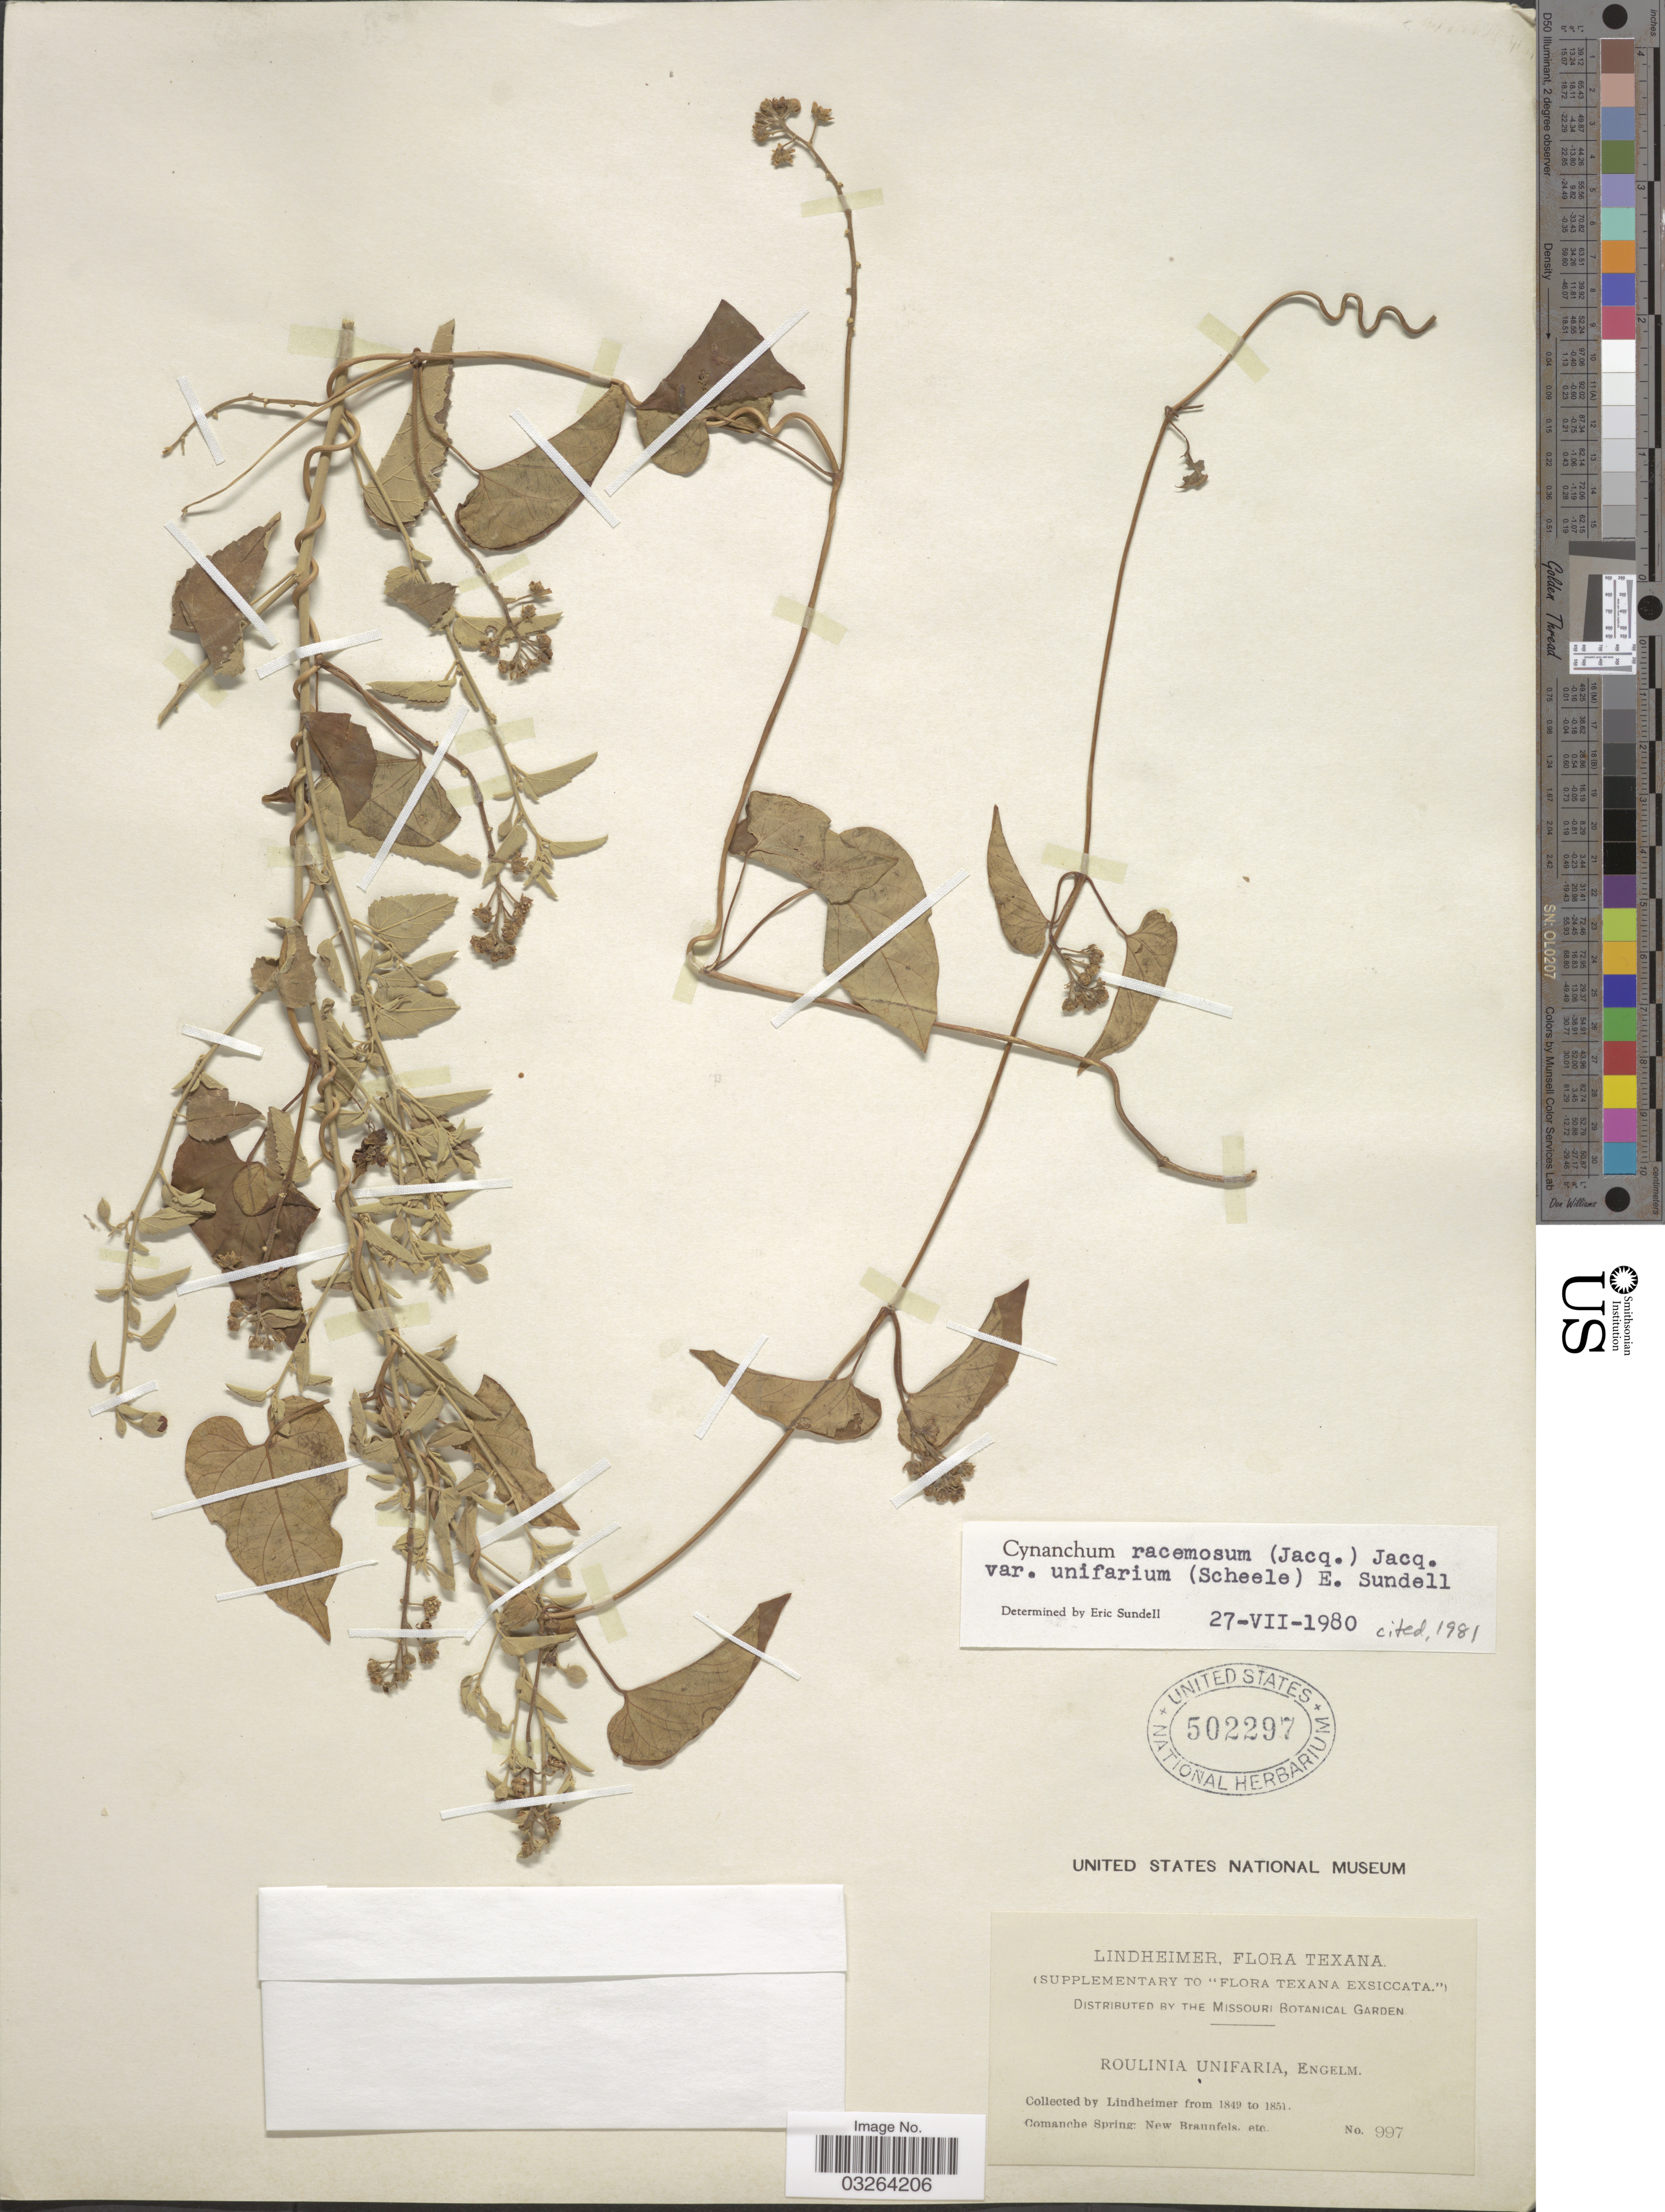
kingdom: Plantae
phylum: Tracheophyta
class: Magnoliopsida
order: Gentianales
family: Apocynaceae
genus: Cynanchum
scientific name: Cynanchum racemosum var. unifarium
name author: (Scheele) Sundell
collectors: -. Lindheimer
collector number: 997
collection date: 1849/1851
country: United States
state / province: Texas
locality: Comanche Spring: New Brannfels. etc.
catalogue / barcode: US 502297